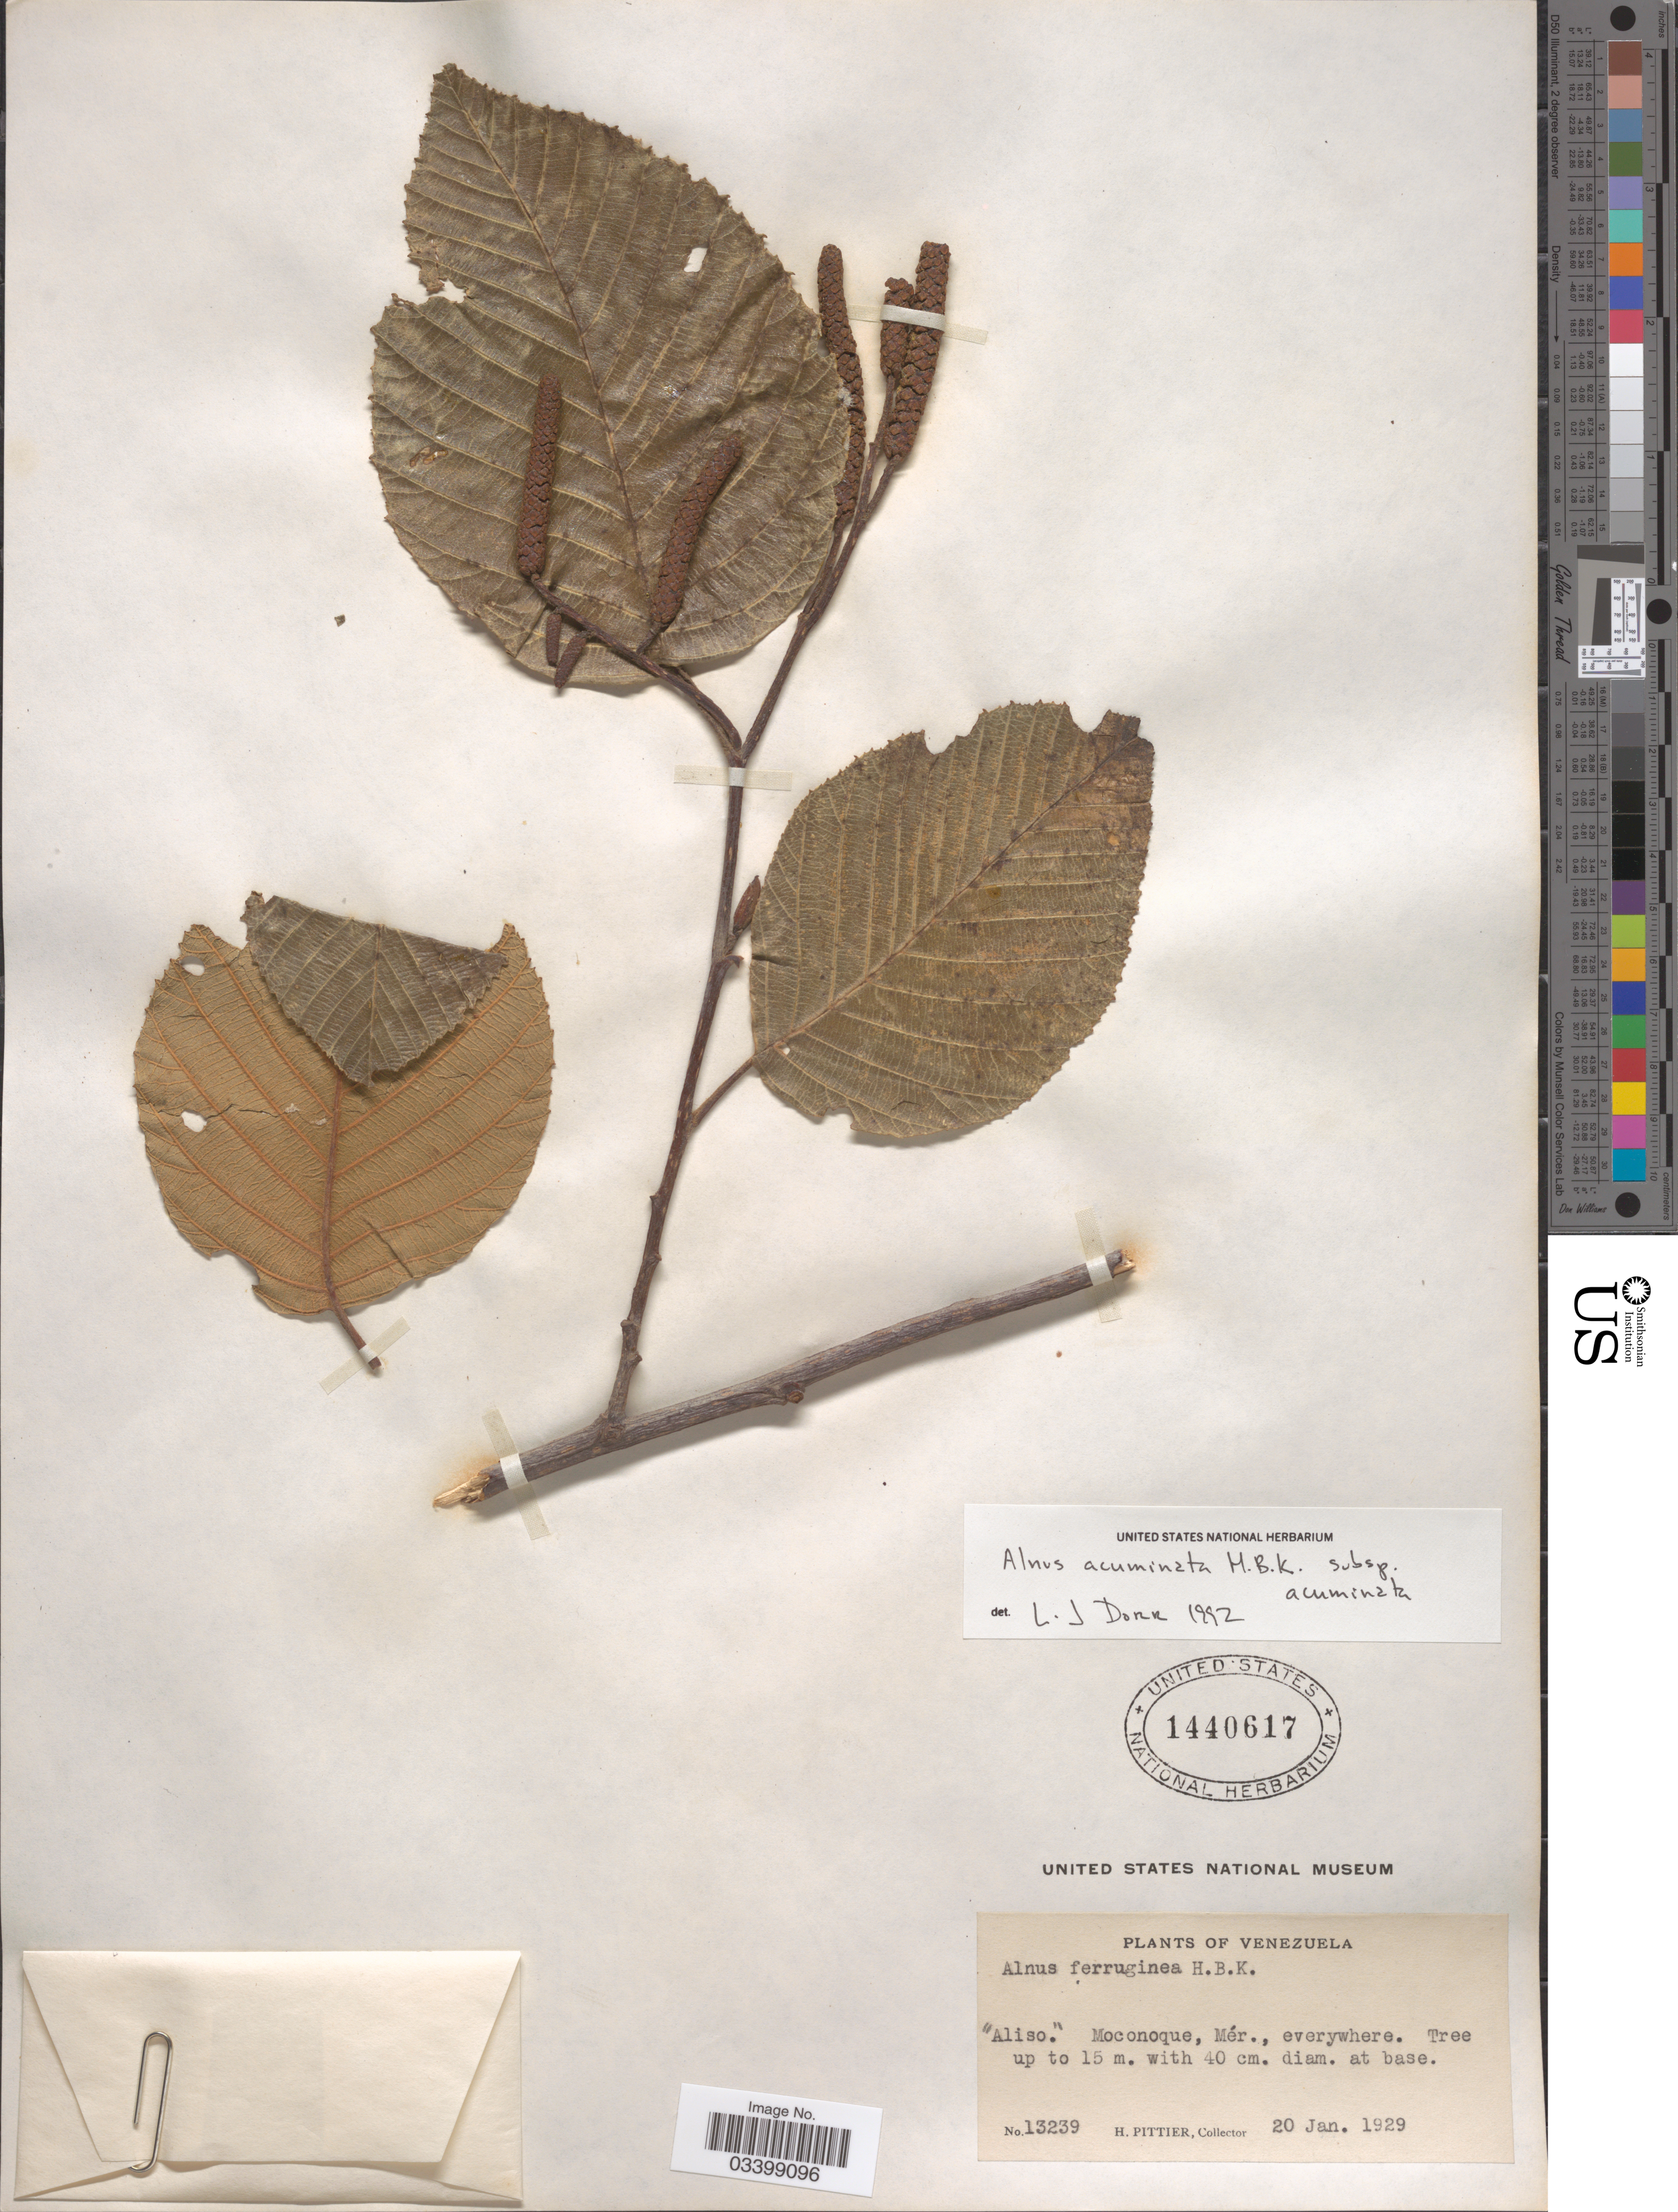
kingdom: Plantae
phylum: Tracheophyta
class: Magnoliopsida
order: Fagales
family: Betulaceae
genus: Alnus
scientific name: Alnus acuminata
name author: Kunth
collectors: H. F. Pittier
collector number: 13239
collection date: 1929-01-20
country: Venezuela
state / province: Mérida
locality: Moconoque, Mér.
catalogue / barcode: US 1440617